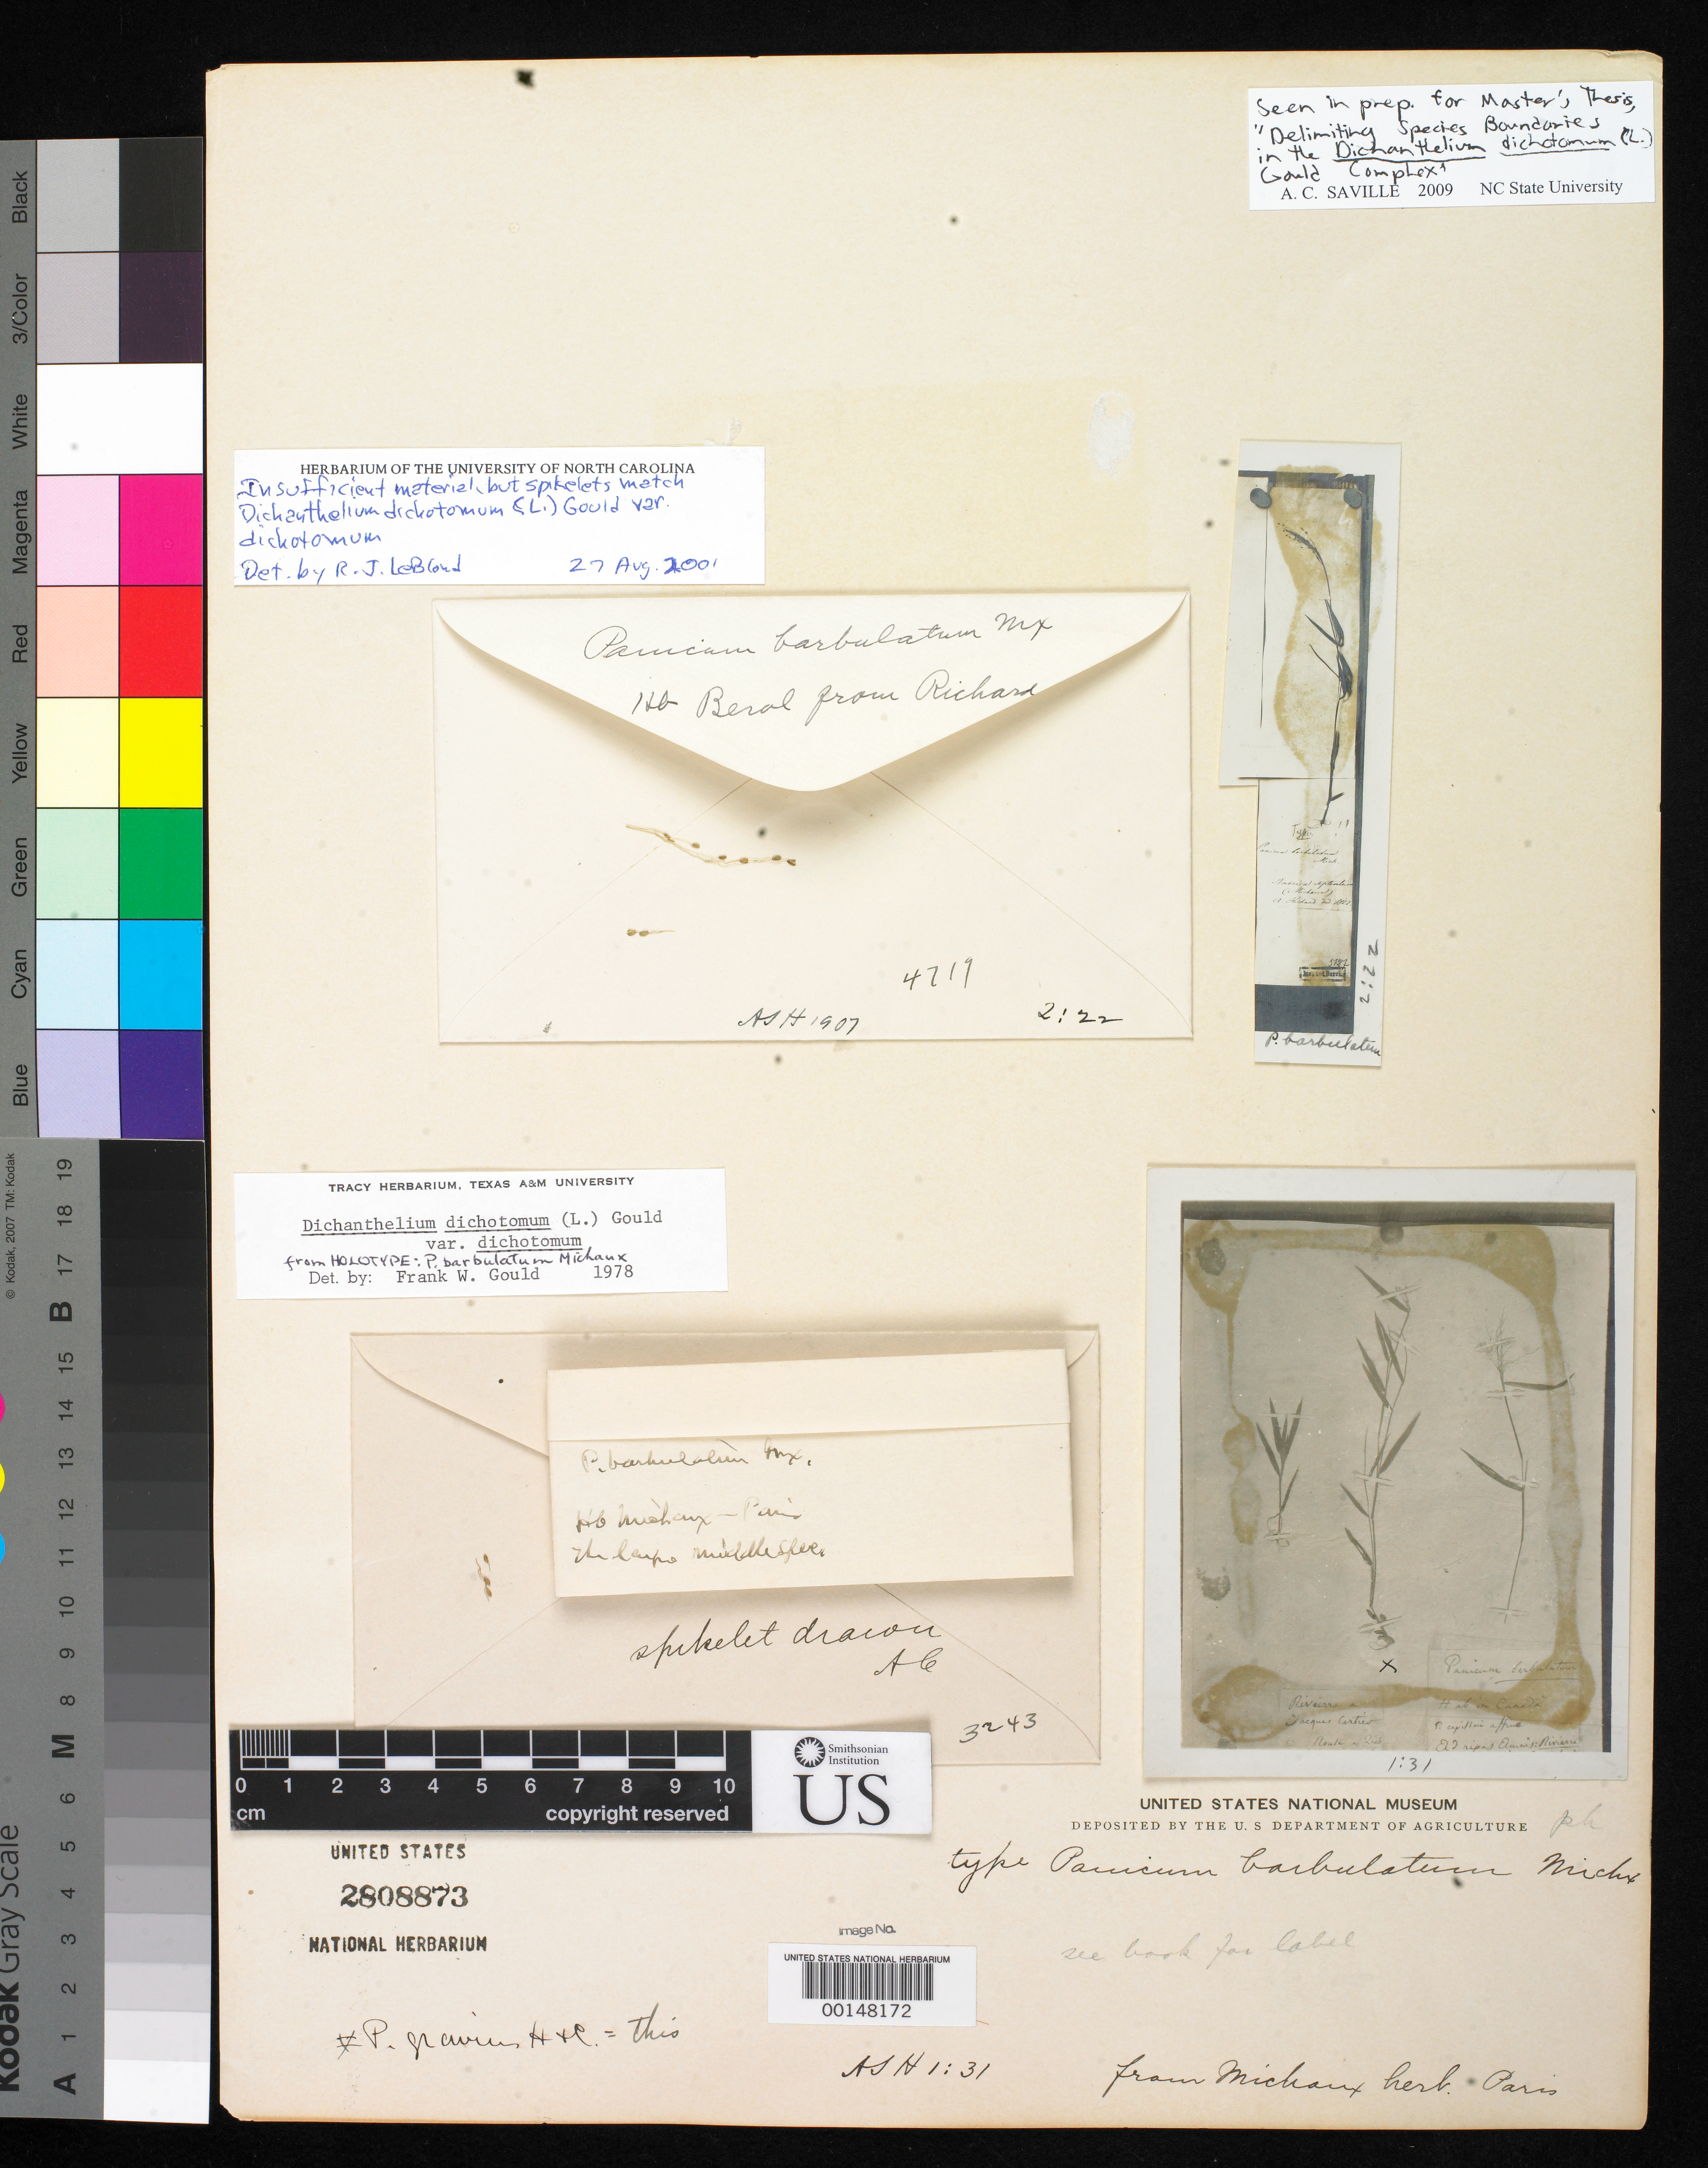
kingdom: Plantae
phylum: Tracheophyta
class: Liliopsida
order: Poales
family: Poaceae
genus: Panicum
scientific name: Panicum barbulatum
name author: Michx.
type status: Neotype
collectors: A. Michaux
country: Canada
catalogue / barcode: US 2808873